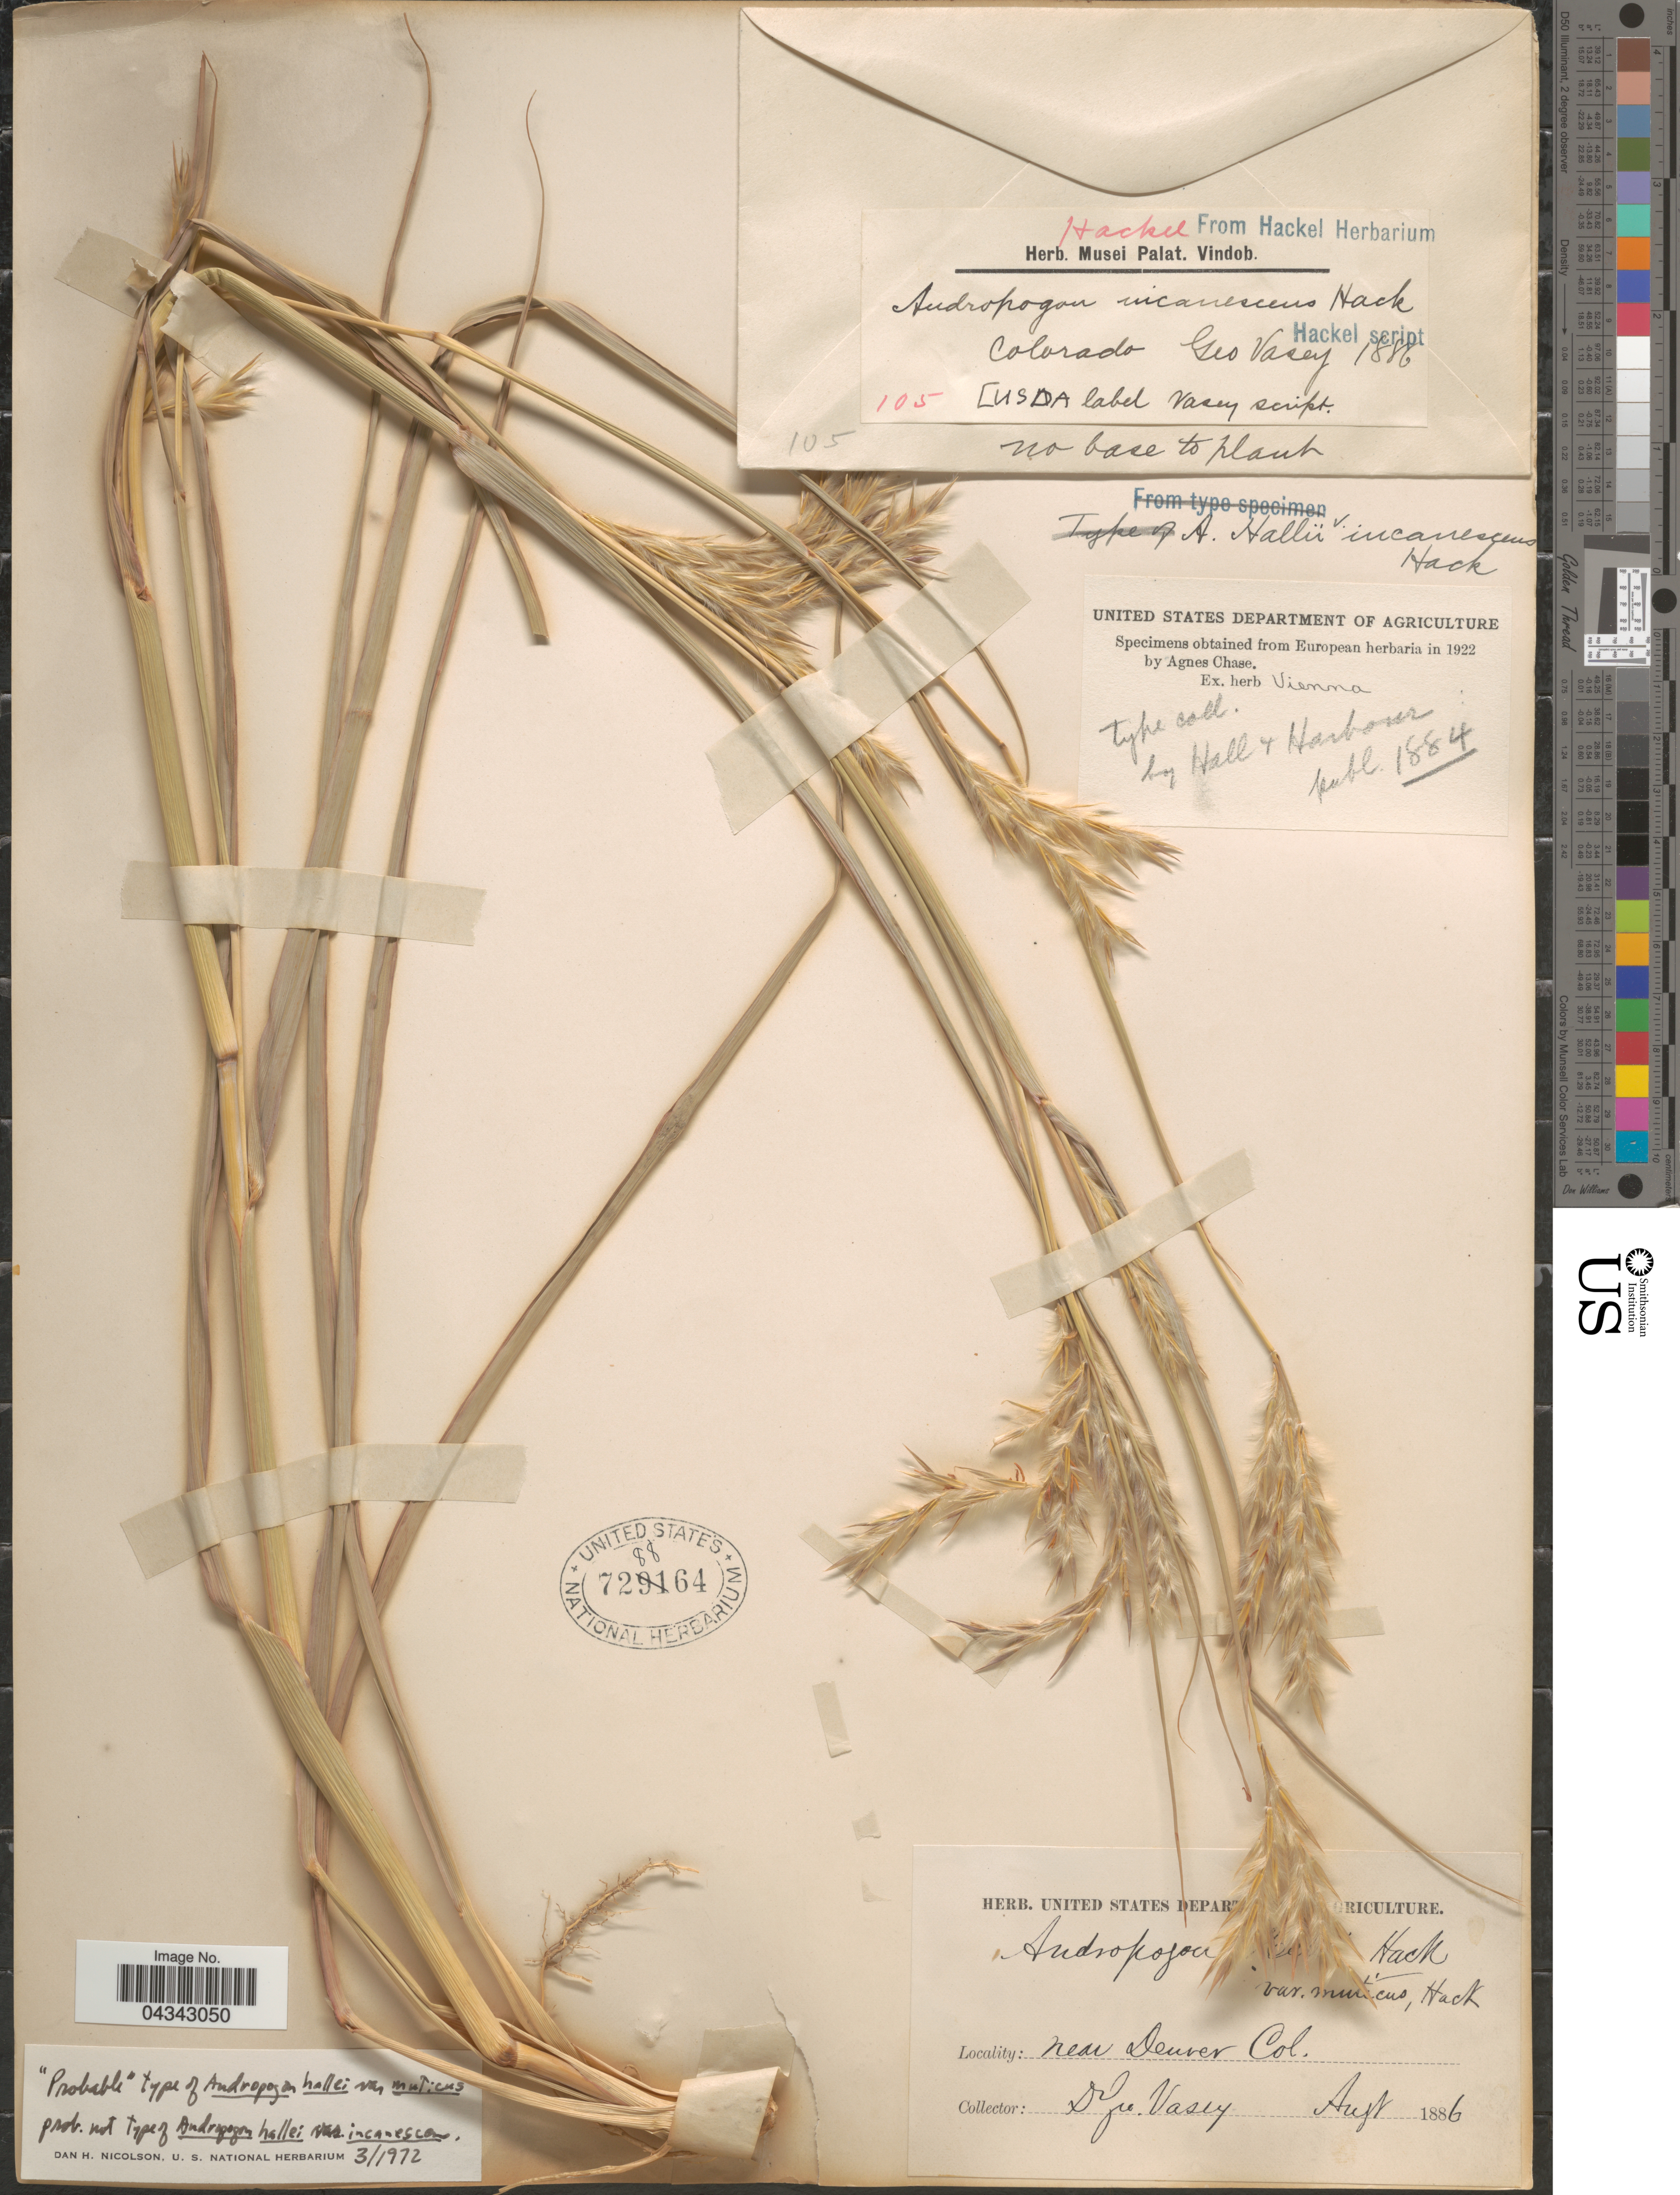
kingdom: Plantae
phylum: Tracheophyta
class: Liliopsida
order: Poales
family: Poaceae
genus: Andropogon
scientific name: Andropogon gerardii subsp. hallii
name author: (Hack.) Wipff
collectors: G. R. Vasey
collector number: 105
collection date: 1886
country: United States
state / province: Colorado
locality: Near Denver.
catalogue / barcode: US 728864